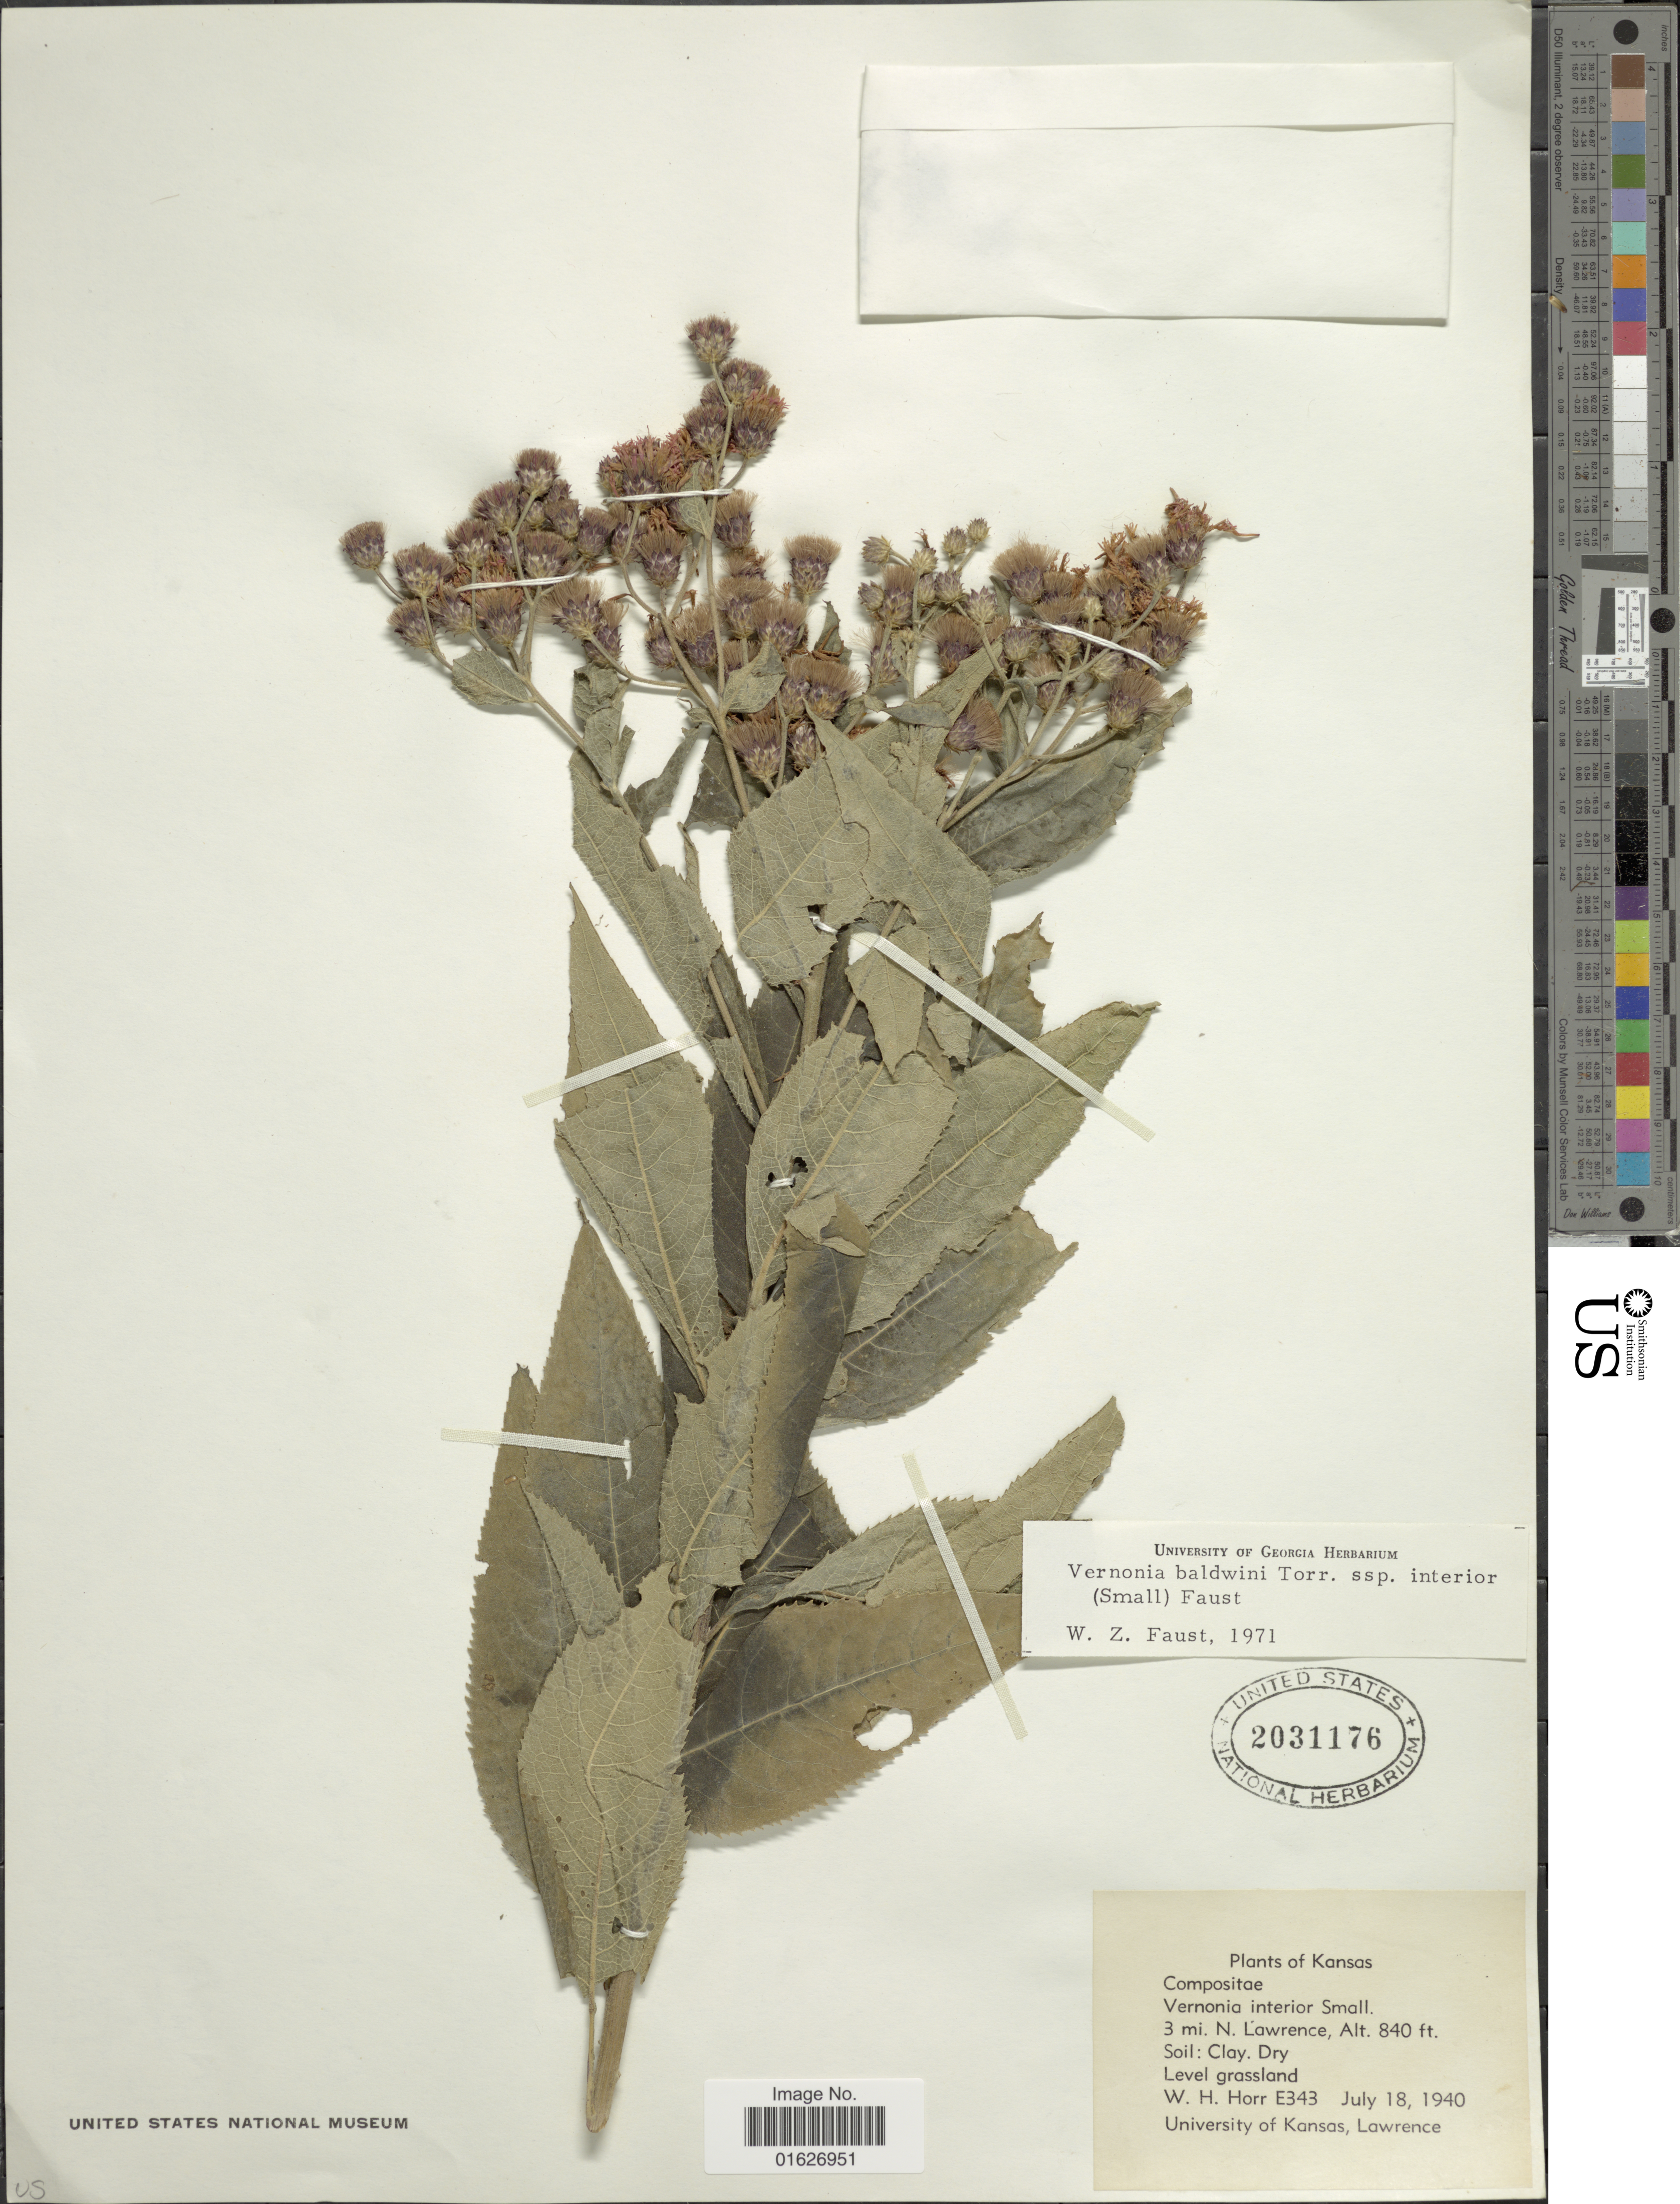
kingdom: Plantae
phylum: Tracheophyta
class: Magnoliopsida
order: Asterales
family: Asteraceae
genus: Vernonia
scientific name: Vernonia baldwinii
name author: Torr.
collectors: W. H. Horr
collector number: E343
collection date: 1940-07-18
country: United States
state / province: Kansas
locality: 3 mi. N. Lawrence, level grassland.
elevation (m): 256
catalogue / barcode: US 2031176